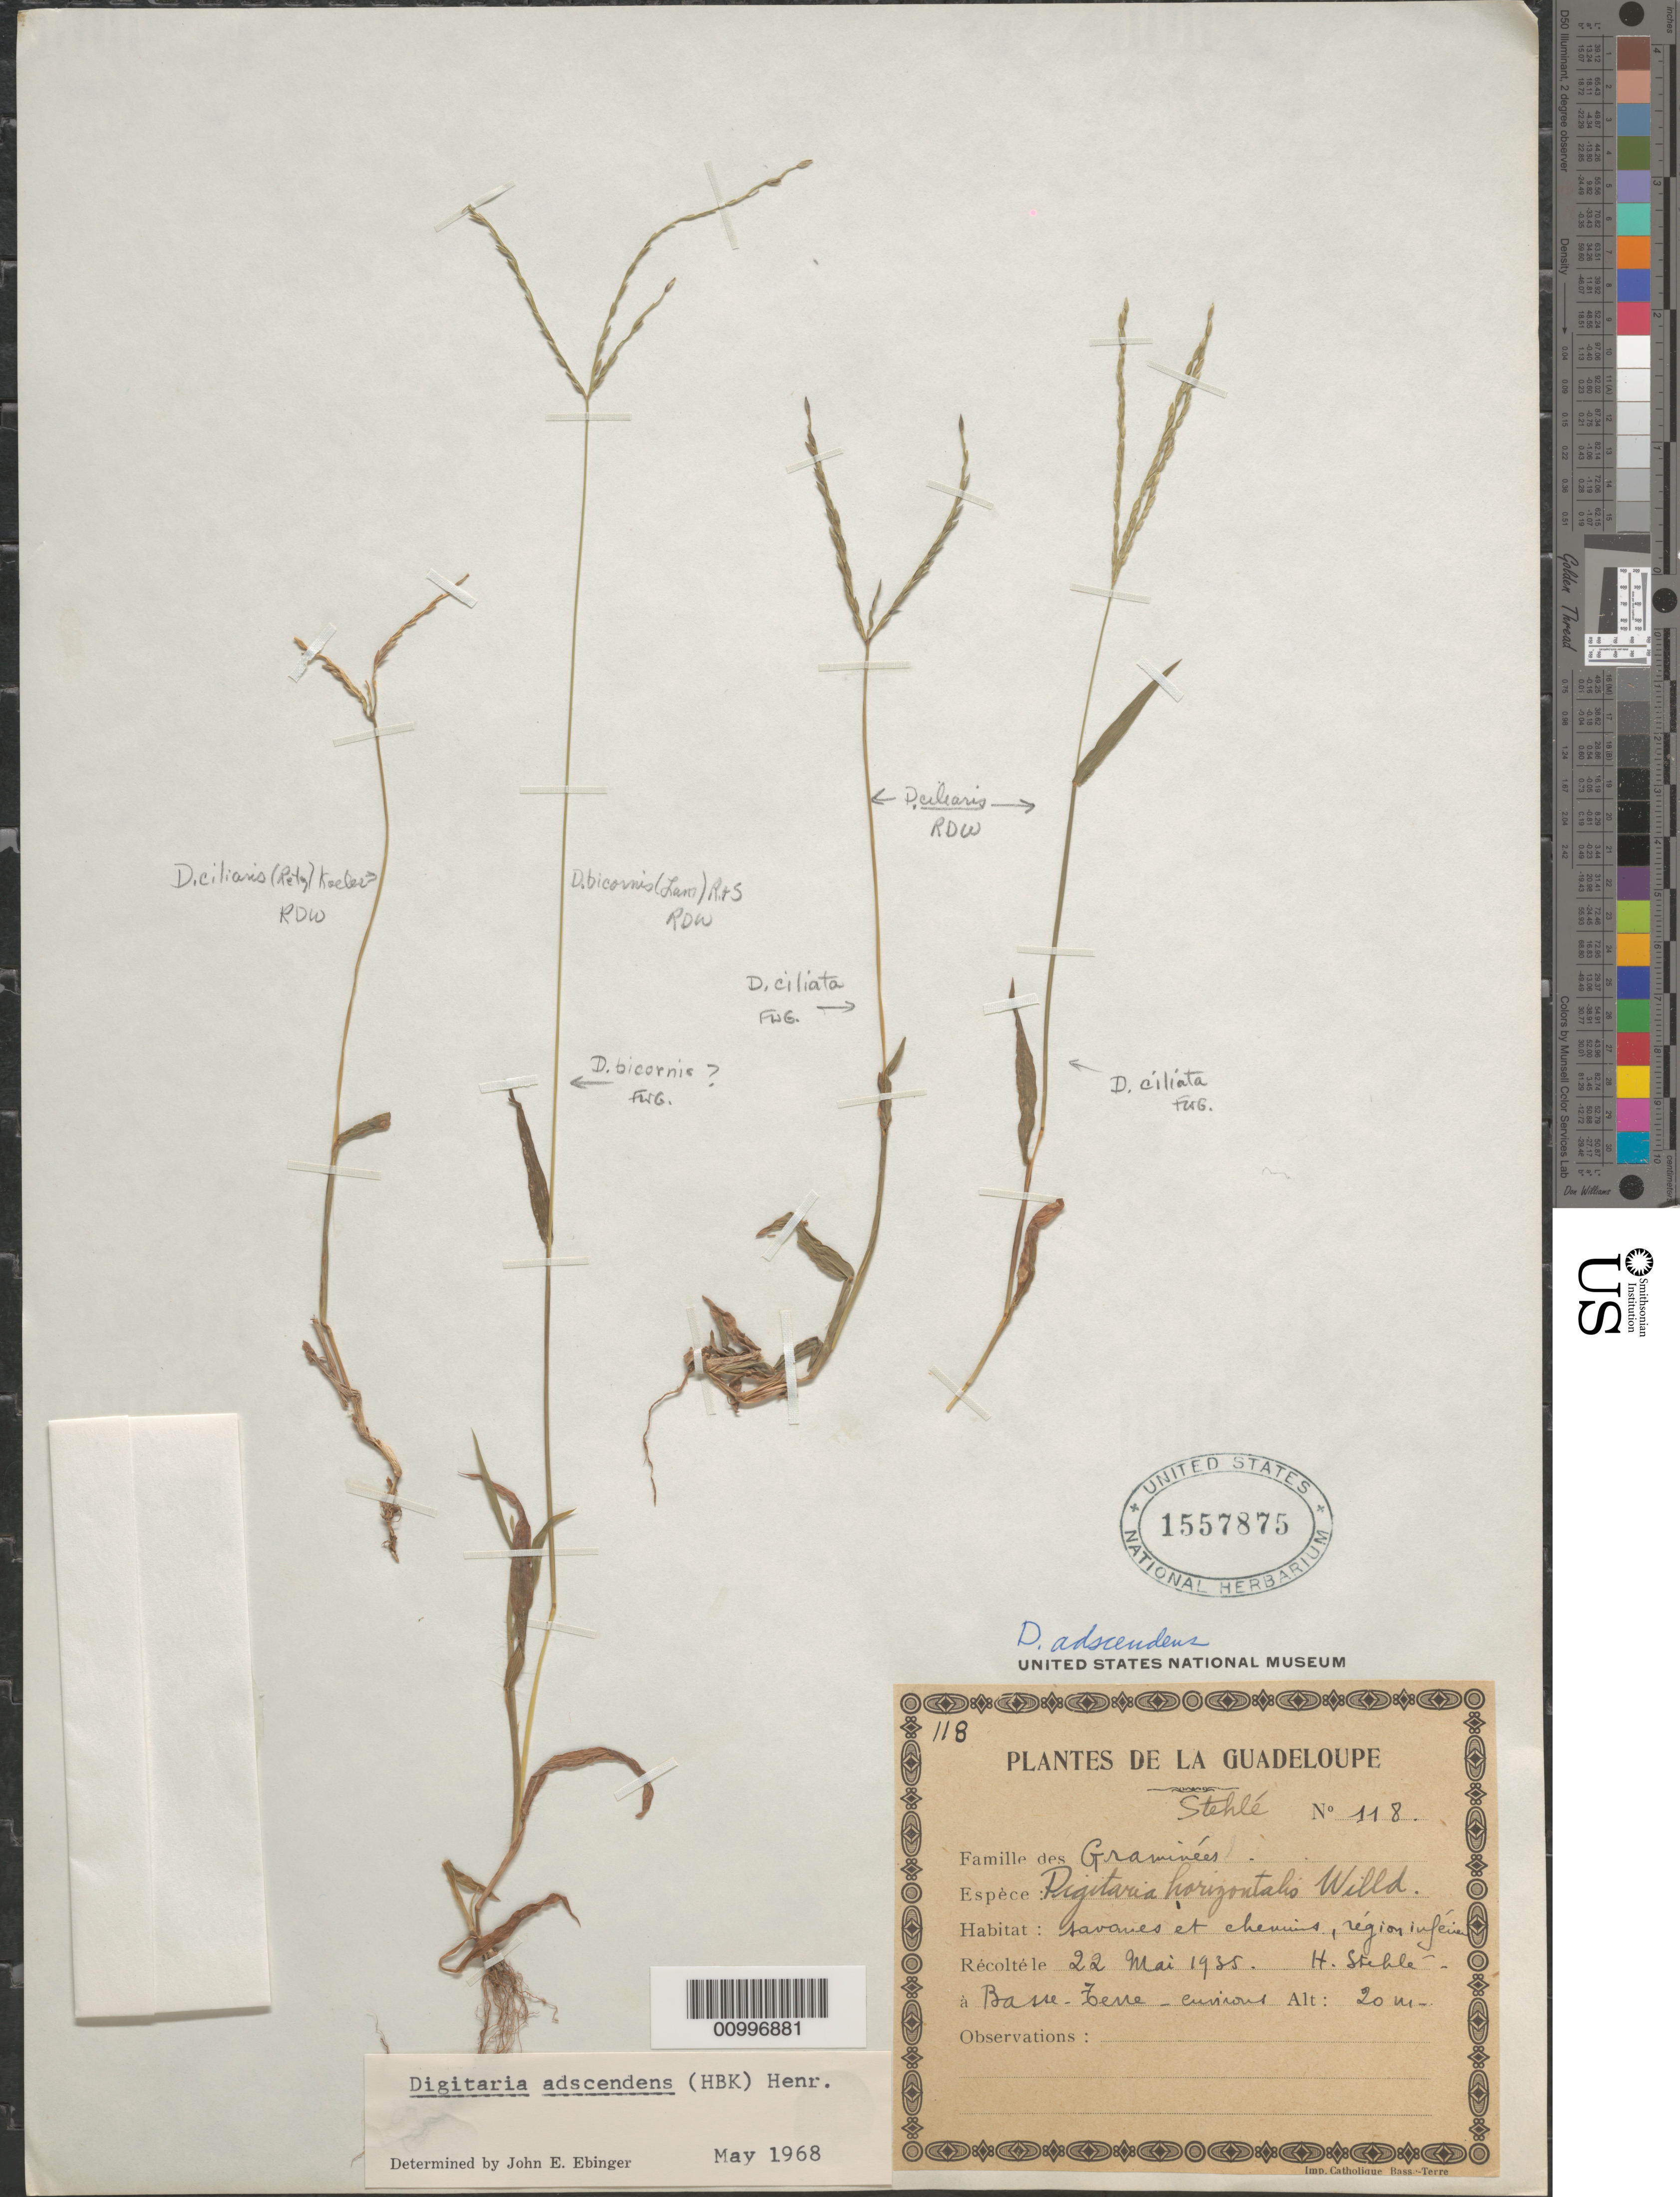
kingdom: Plantae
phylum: Tracheophyta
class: Liliopsida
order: Poales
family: Poaceae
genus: Digitaria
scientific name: Digitaria ciliaris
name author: (Retz.) Koeler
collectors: H. Stehlé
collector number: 118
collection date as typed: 22 May 1935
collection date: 1935-05-22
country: Guadeloupe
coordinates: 0 N, 0 E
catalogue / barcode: US 1557875